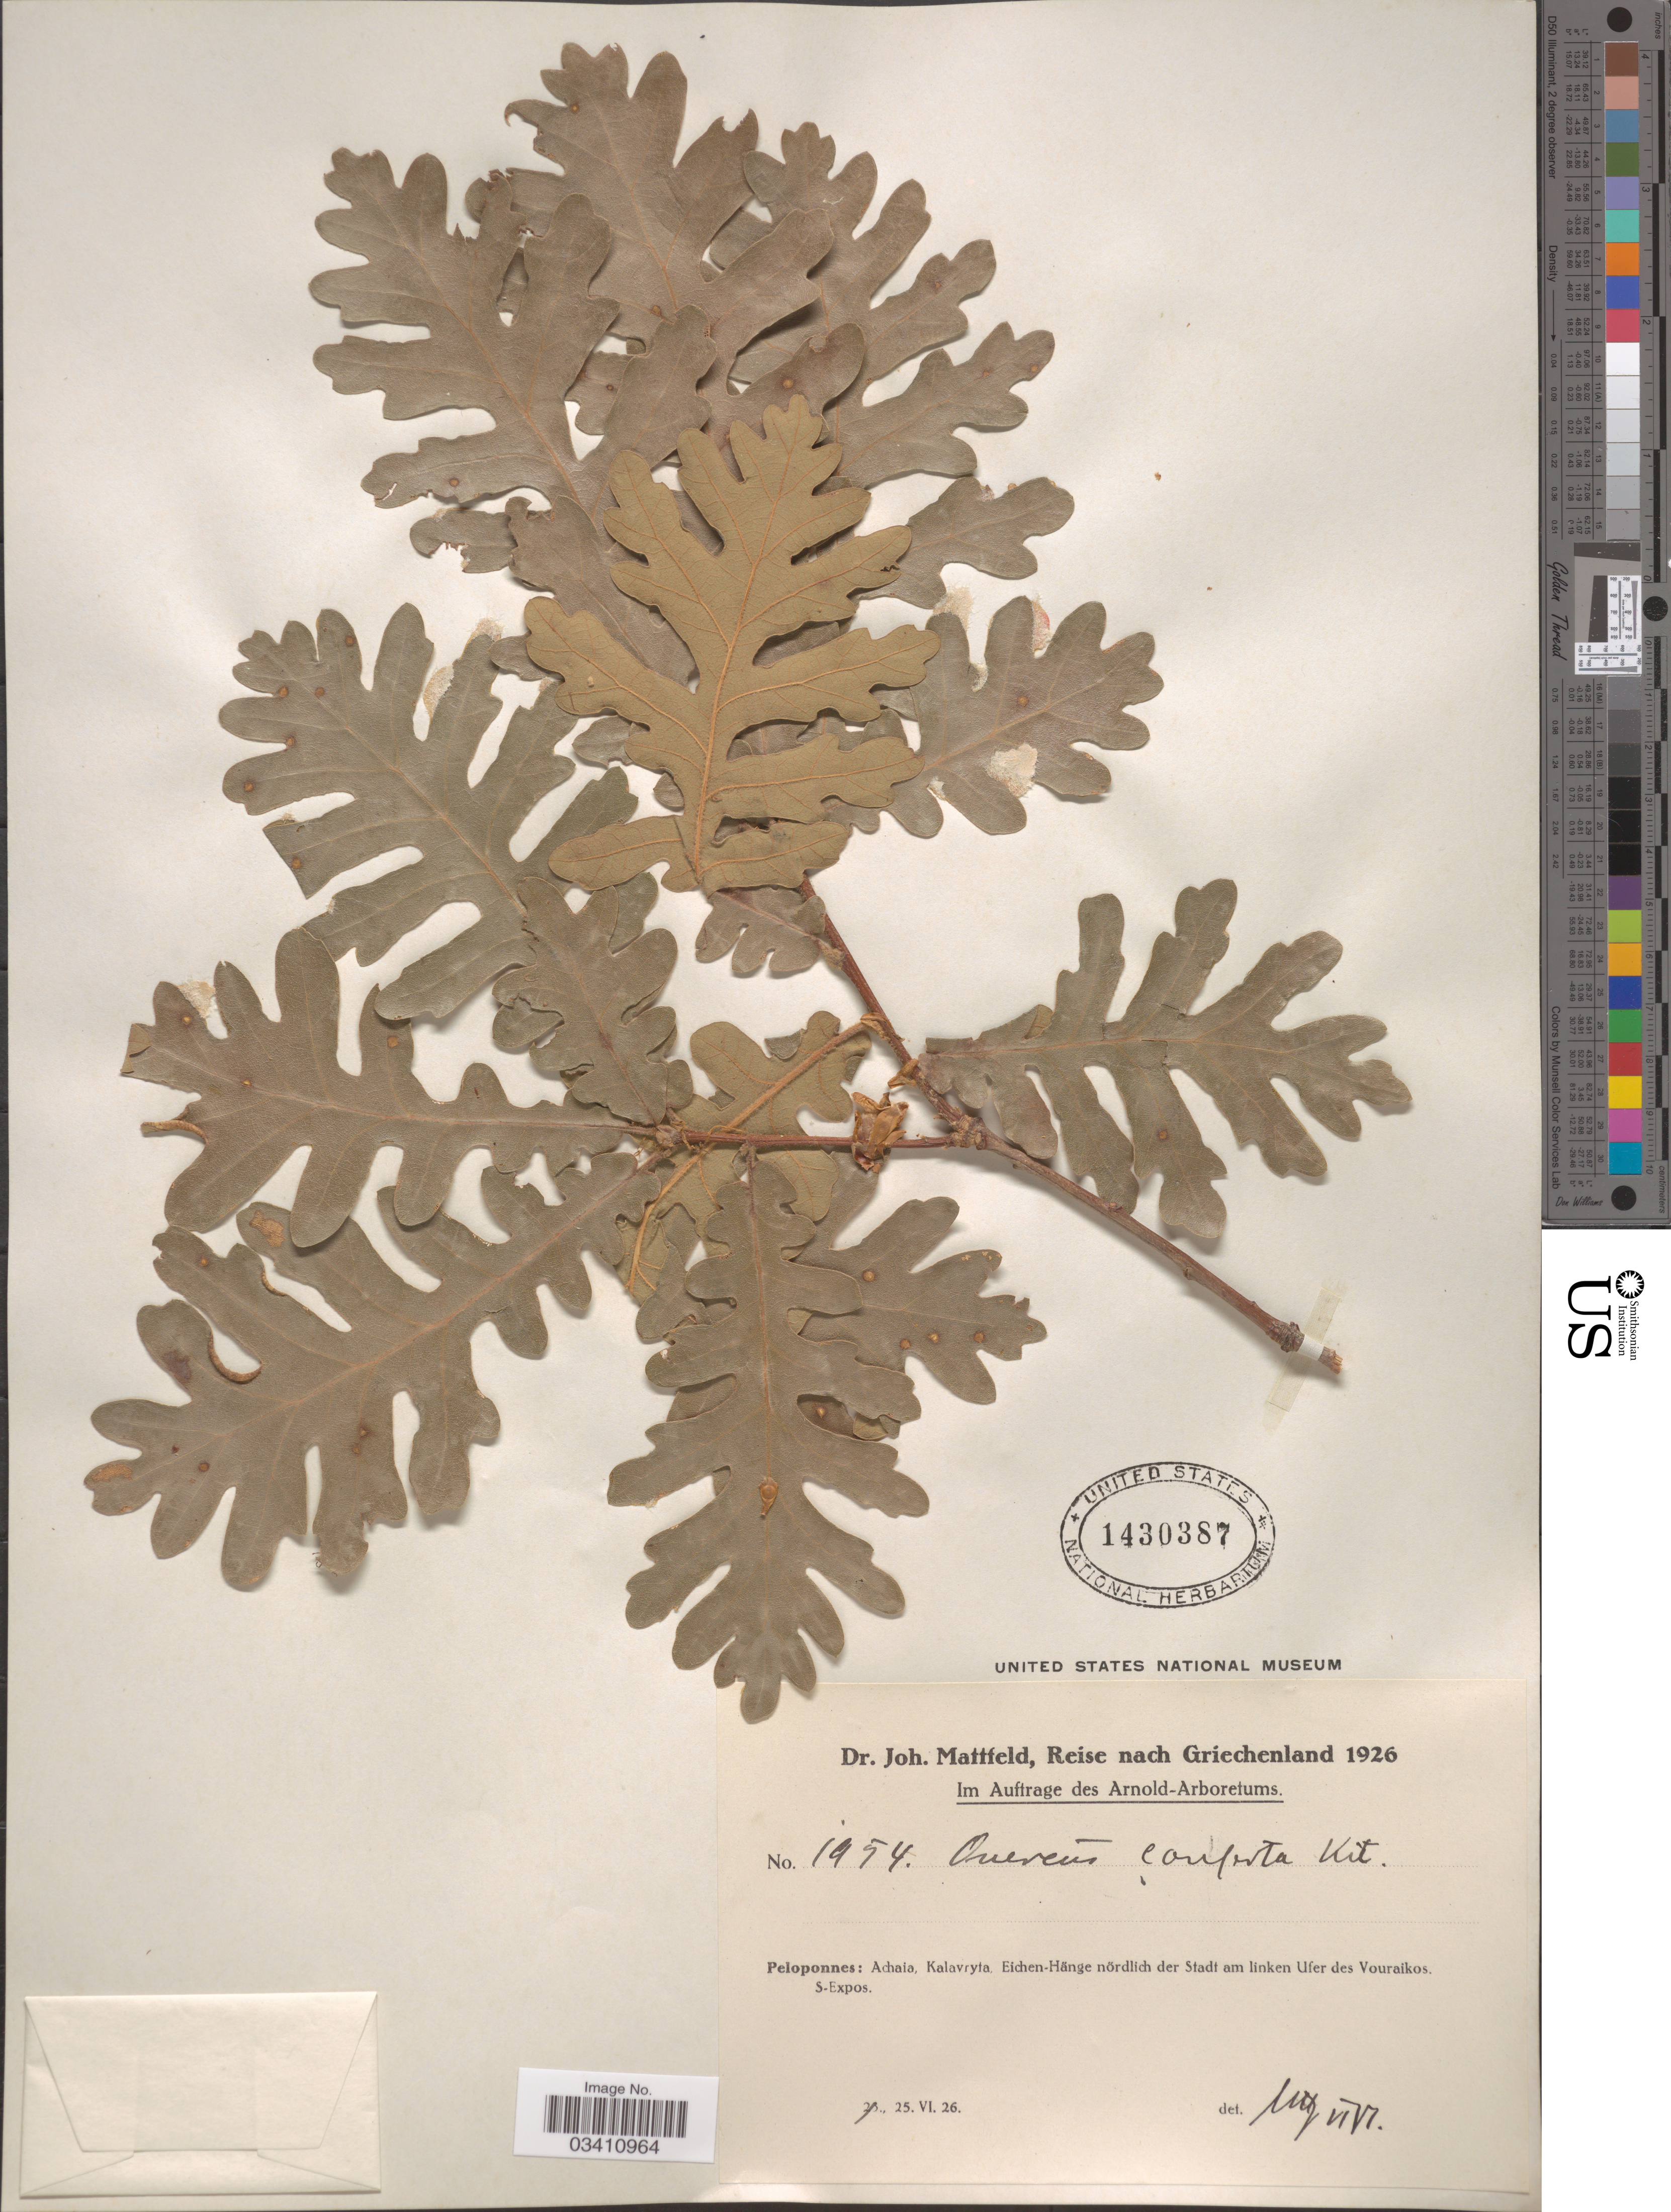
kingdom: Plantae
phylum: Tracheophyta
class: Magnoliopsida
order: Fagales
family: Fagaceae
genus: Quercus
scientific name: Quercus conferta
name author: Kit.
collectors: J. Mattfeld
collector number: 1954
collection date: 1926-06-25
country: Greece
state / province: Peloponnese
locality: Peloponnes: Achaia, Kalavryta, Eichen-Hänge nördlich der Stadt am linken Ufer des Vouraikos. S-Expos.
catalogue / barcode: US 1430387